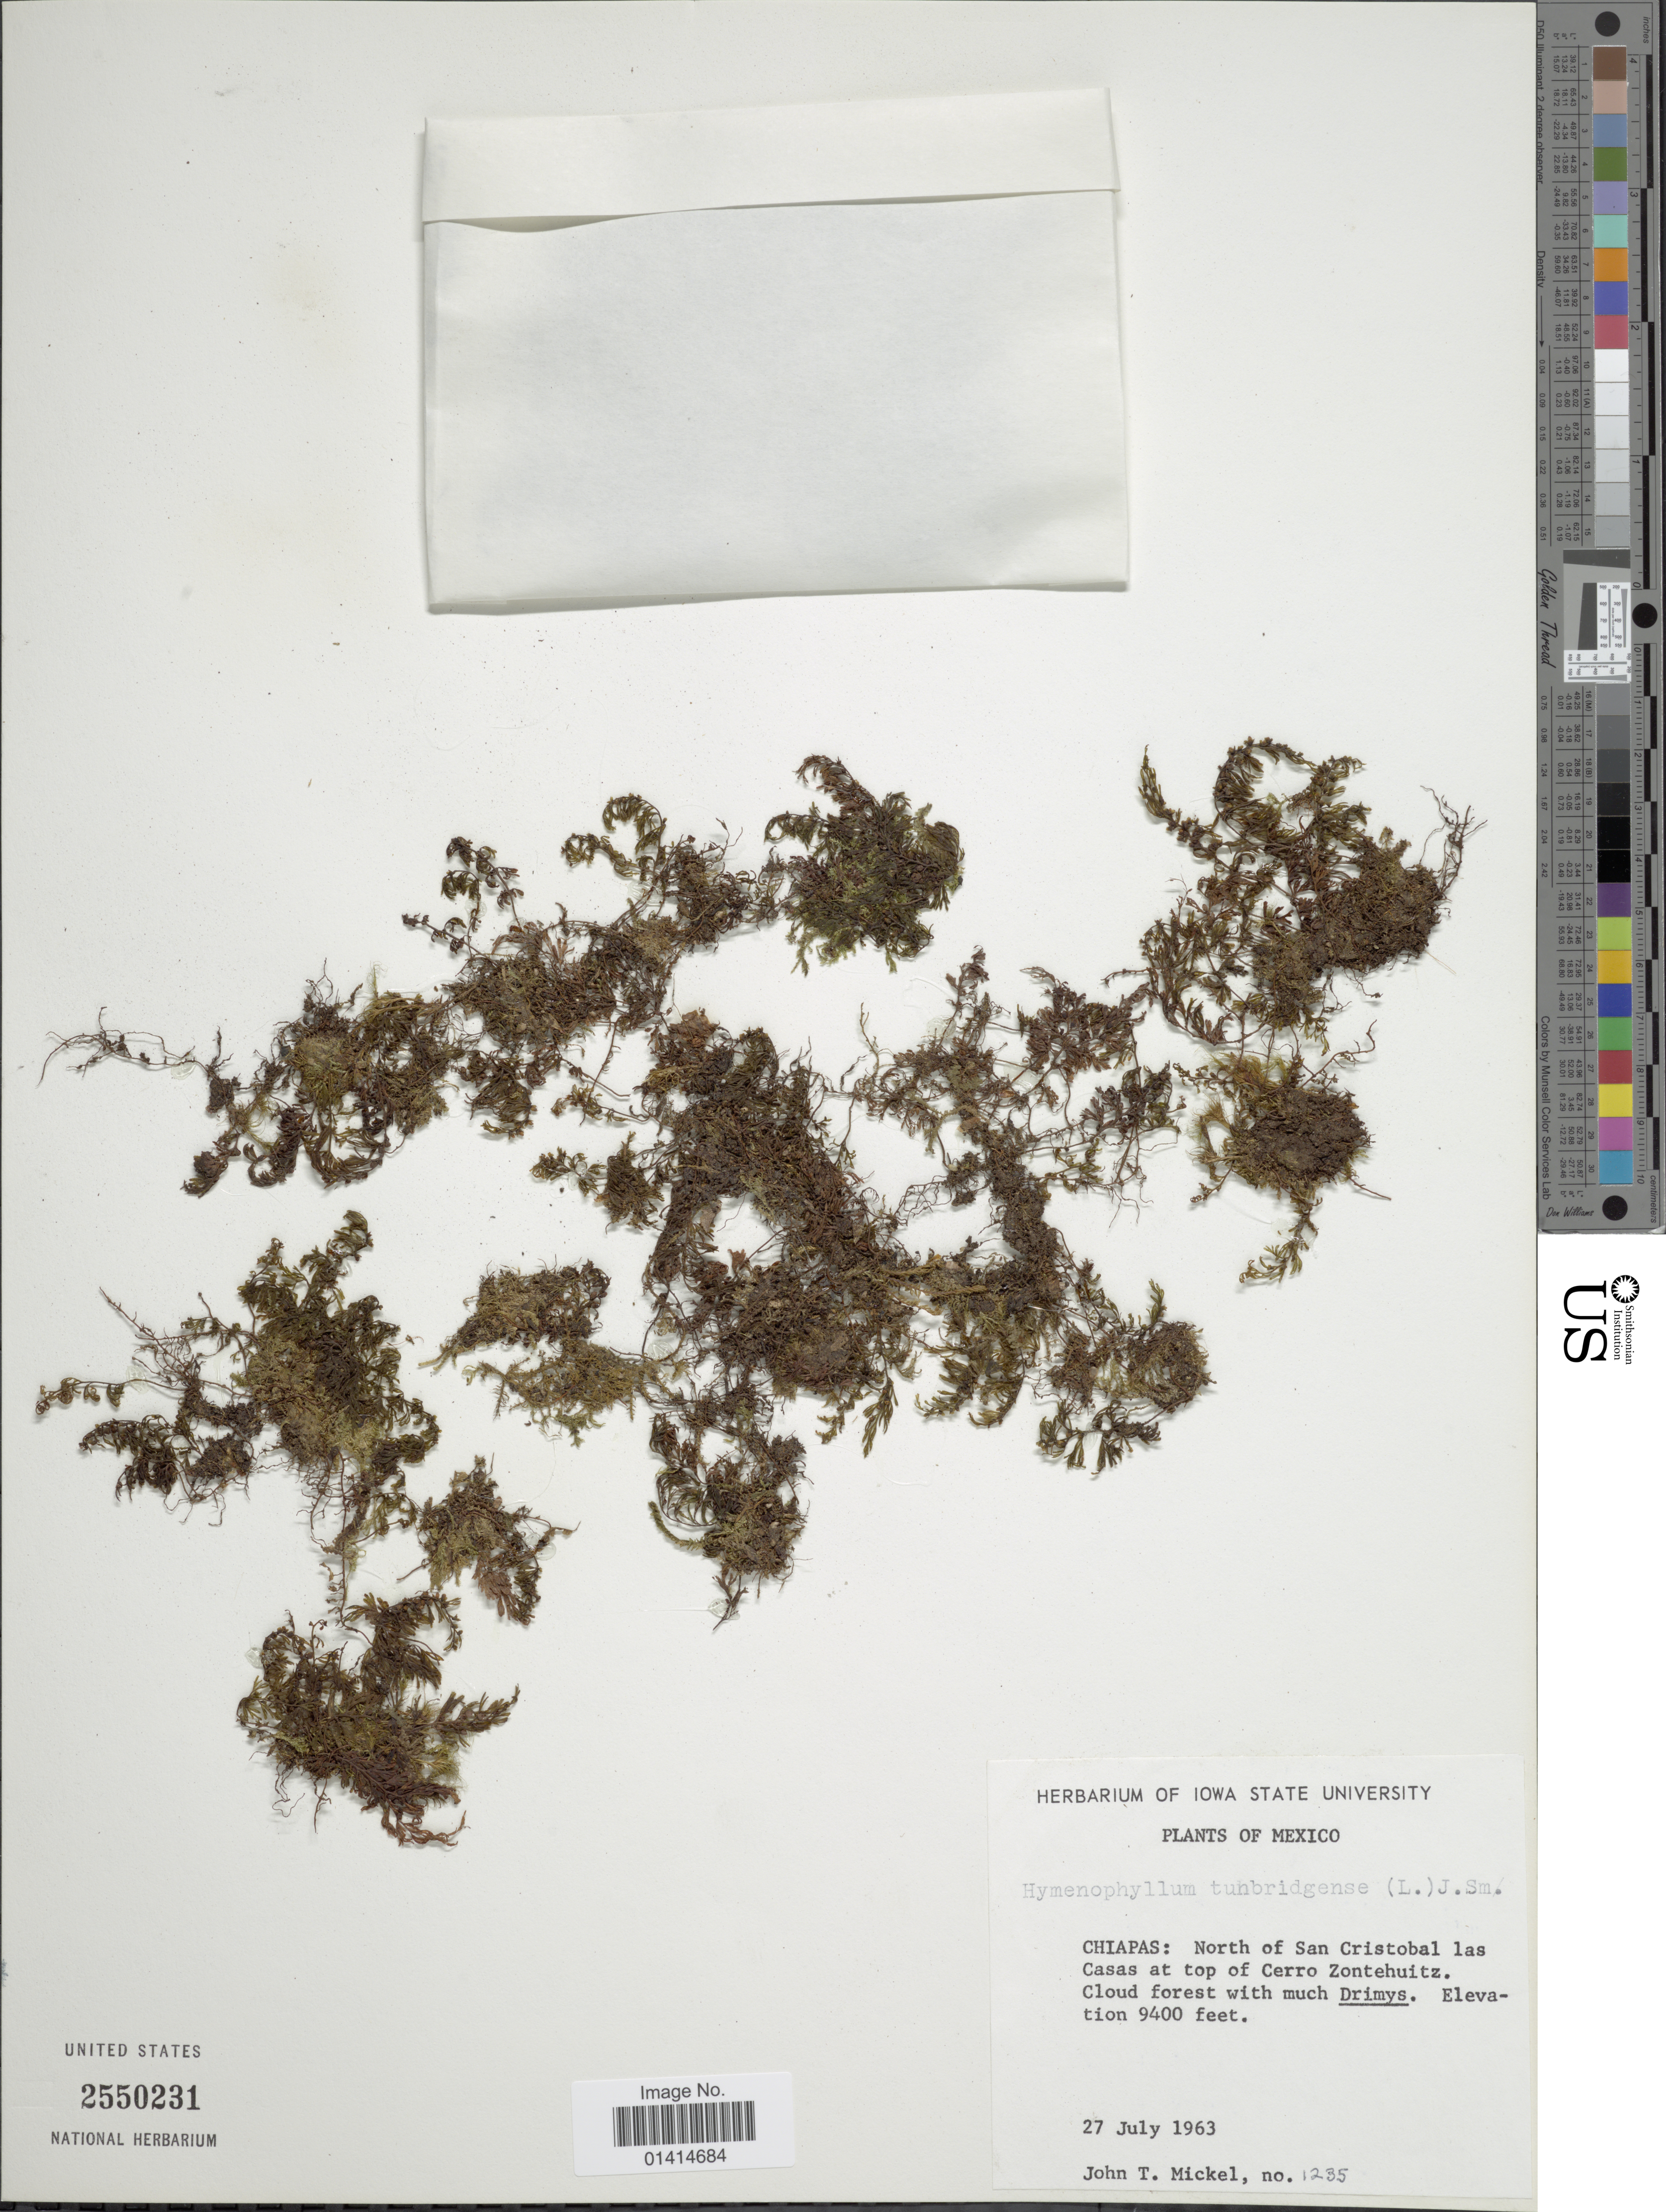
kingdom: Plantae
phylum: Tracheophyta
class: Polypodiopsida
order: Hymenophyllales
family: Hymenophyllaceae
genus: Hymenophyllum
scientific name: Hymenophyllum tunbrigense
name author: (L.) Small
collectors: J. T. Mickel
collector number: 1235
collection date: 1963-07-27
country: Mexico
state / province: Chiapas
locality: North of San Cristobal las Casas. At top of Cerro Zontehuitz.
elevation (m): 2865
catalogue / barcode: US 2550231